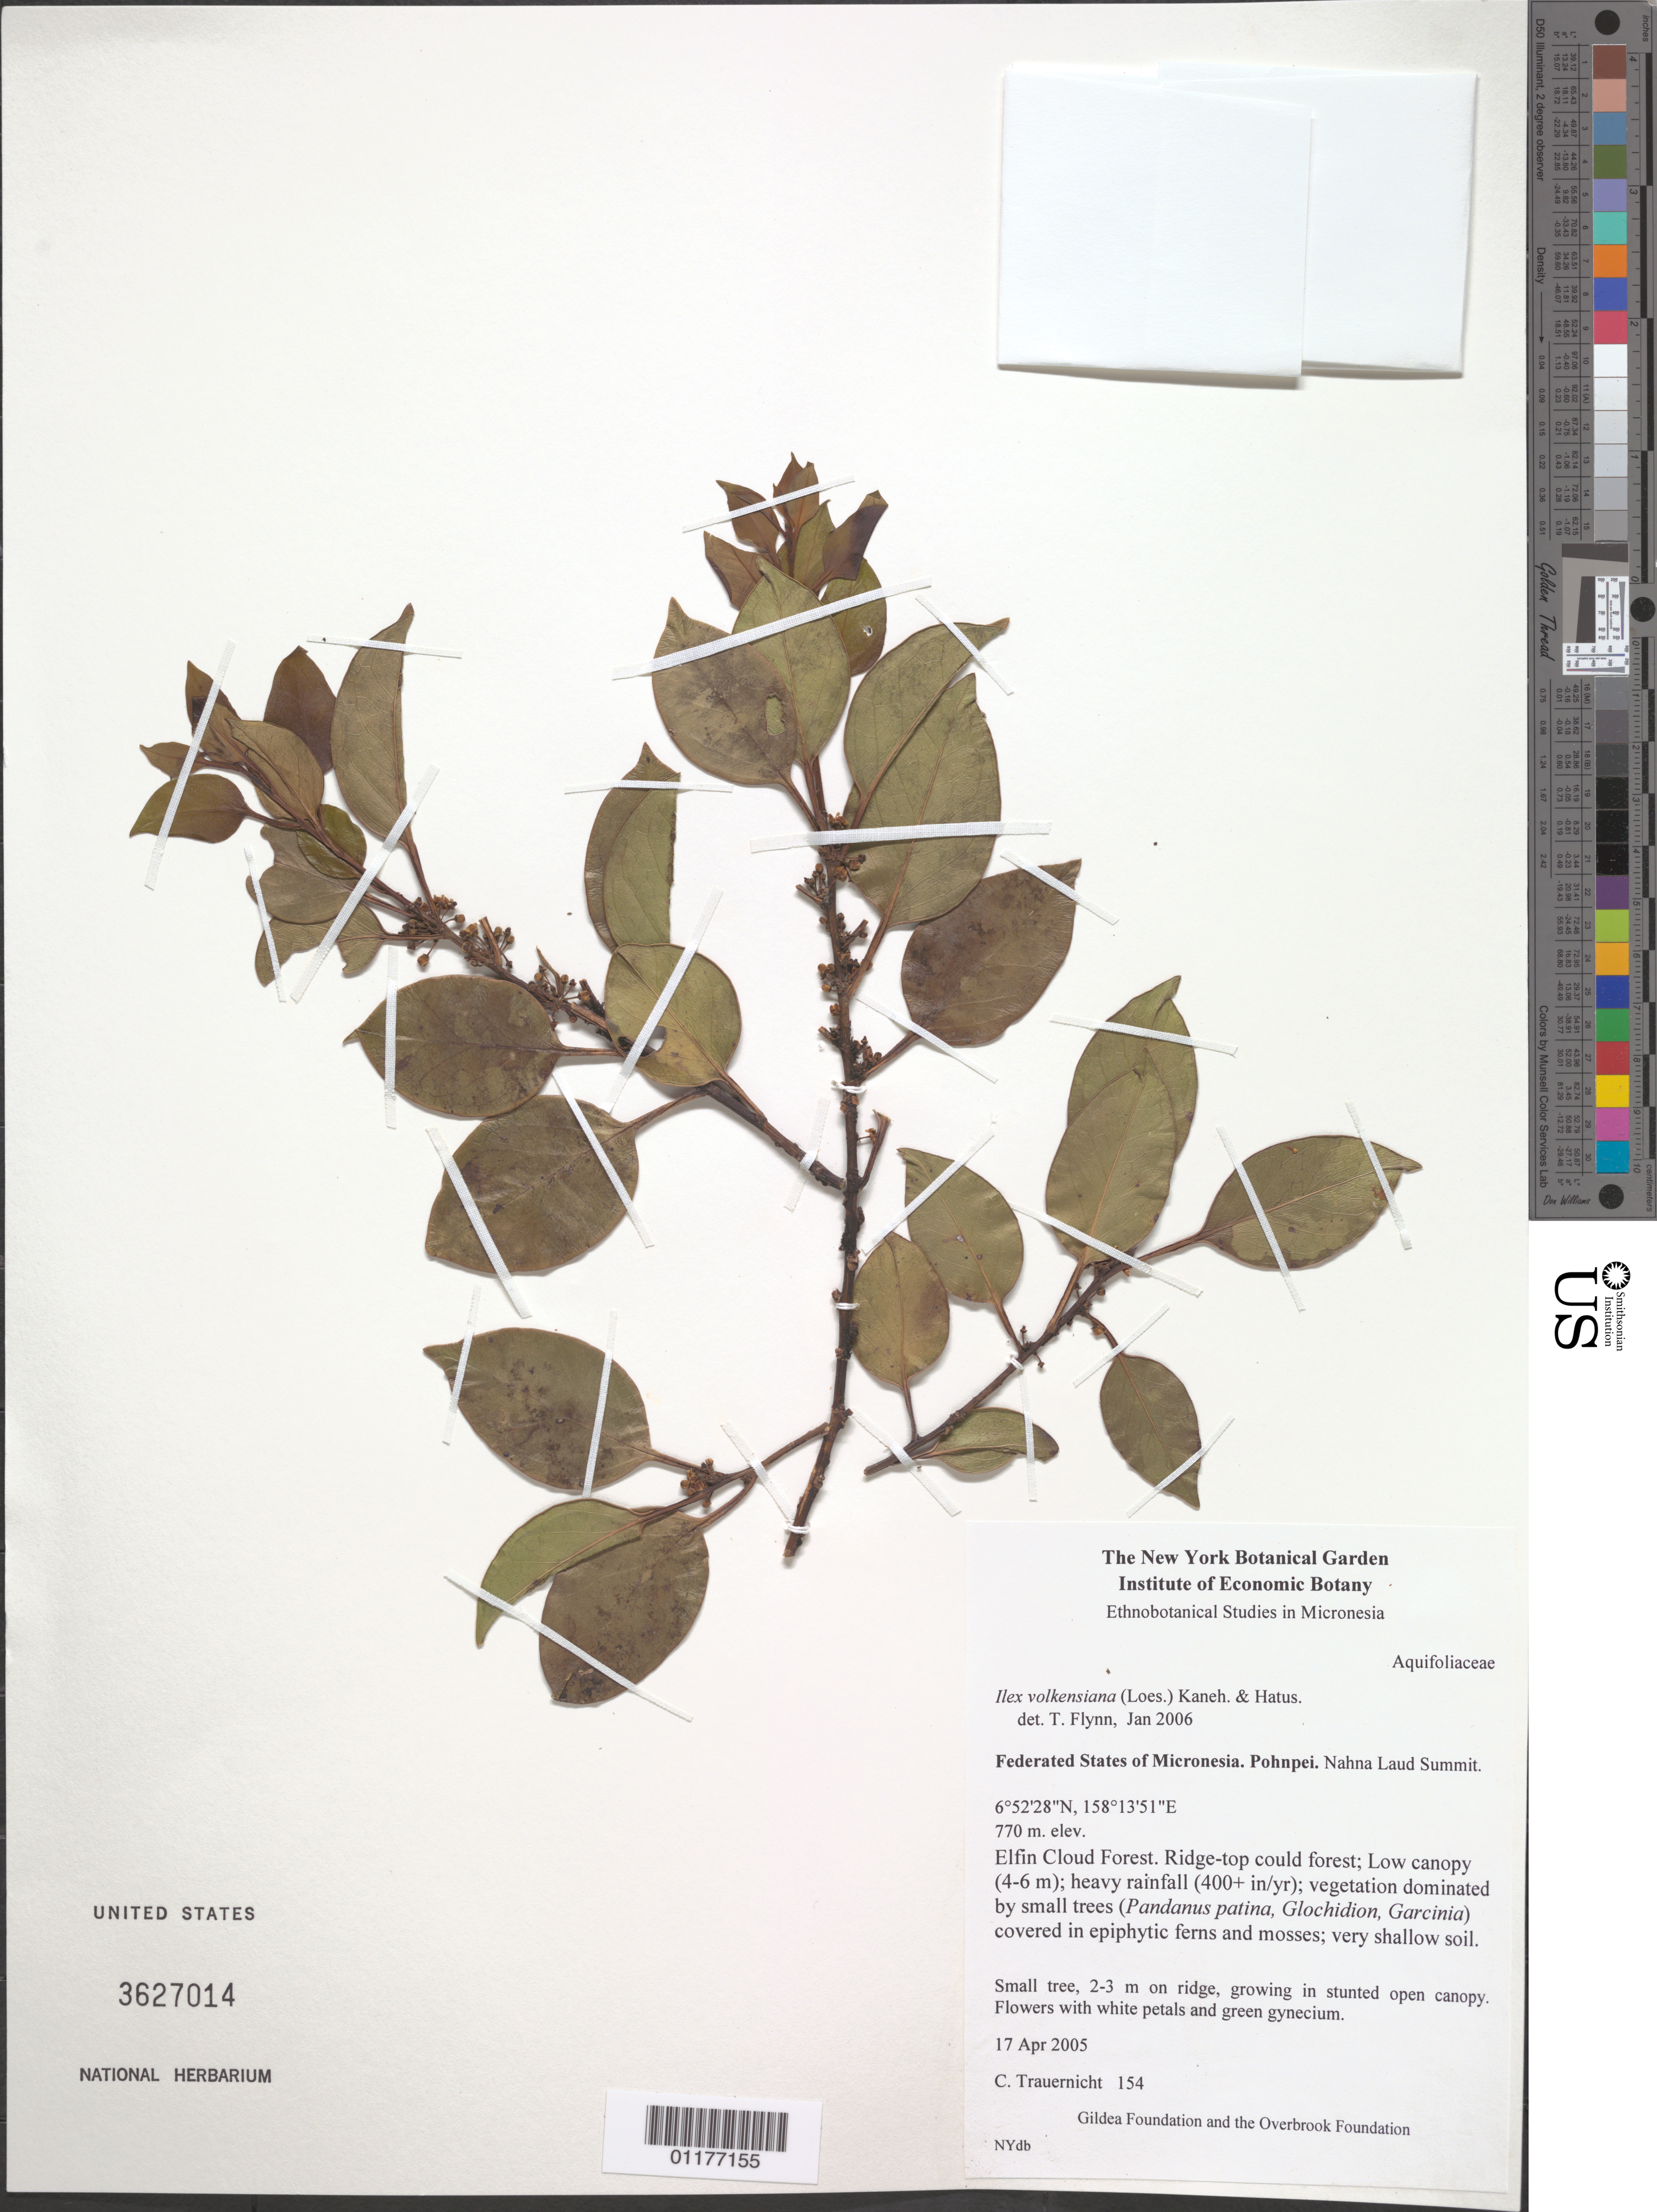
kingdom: Plantae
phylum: Tracheophyta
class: Magnoliopsida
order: Aquifoliales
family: Aquifoliaceae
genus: Ilex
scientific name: Ilex volkensiana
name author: (Loes.) Kaneh. & Hatus.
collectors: C. Trauernicht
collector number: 154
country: Micronesia, Federated States of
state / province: Pohnpei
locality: Nahna Laud Summit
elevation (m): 770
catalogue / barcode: US 3627014